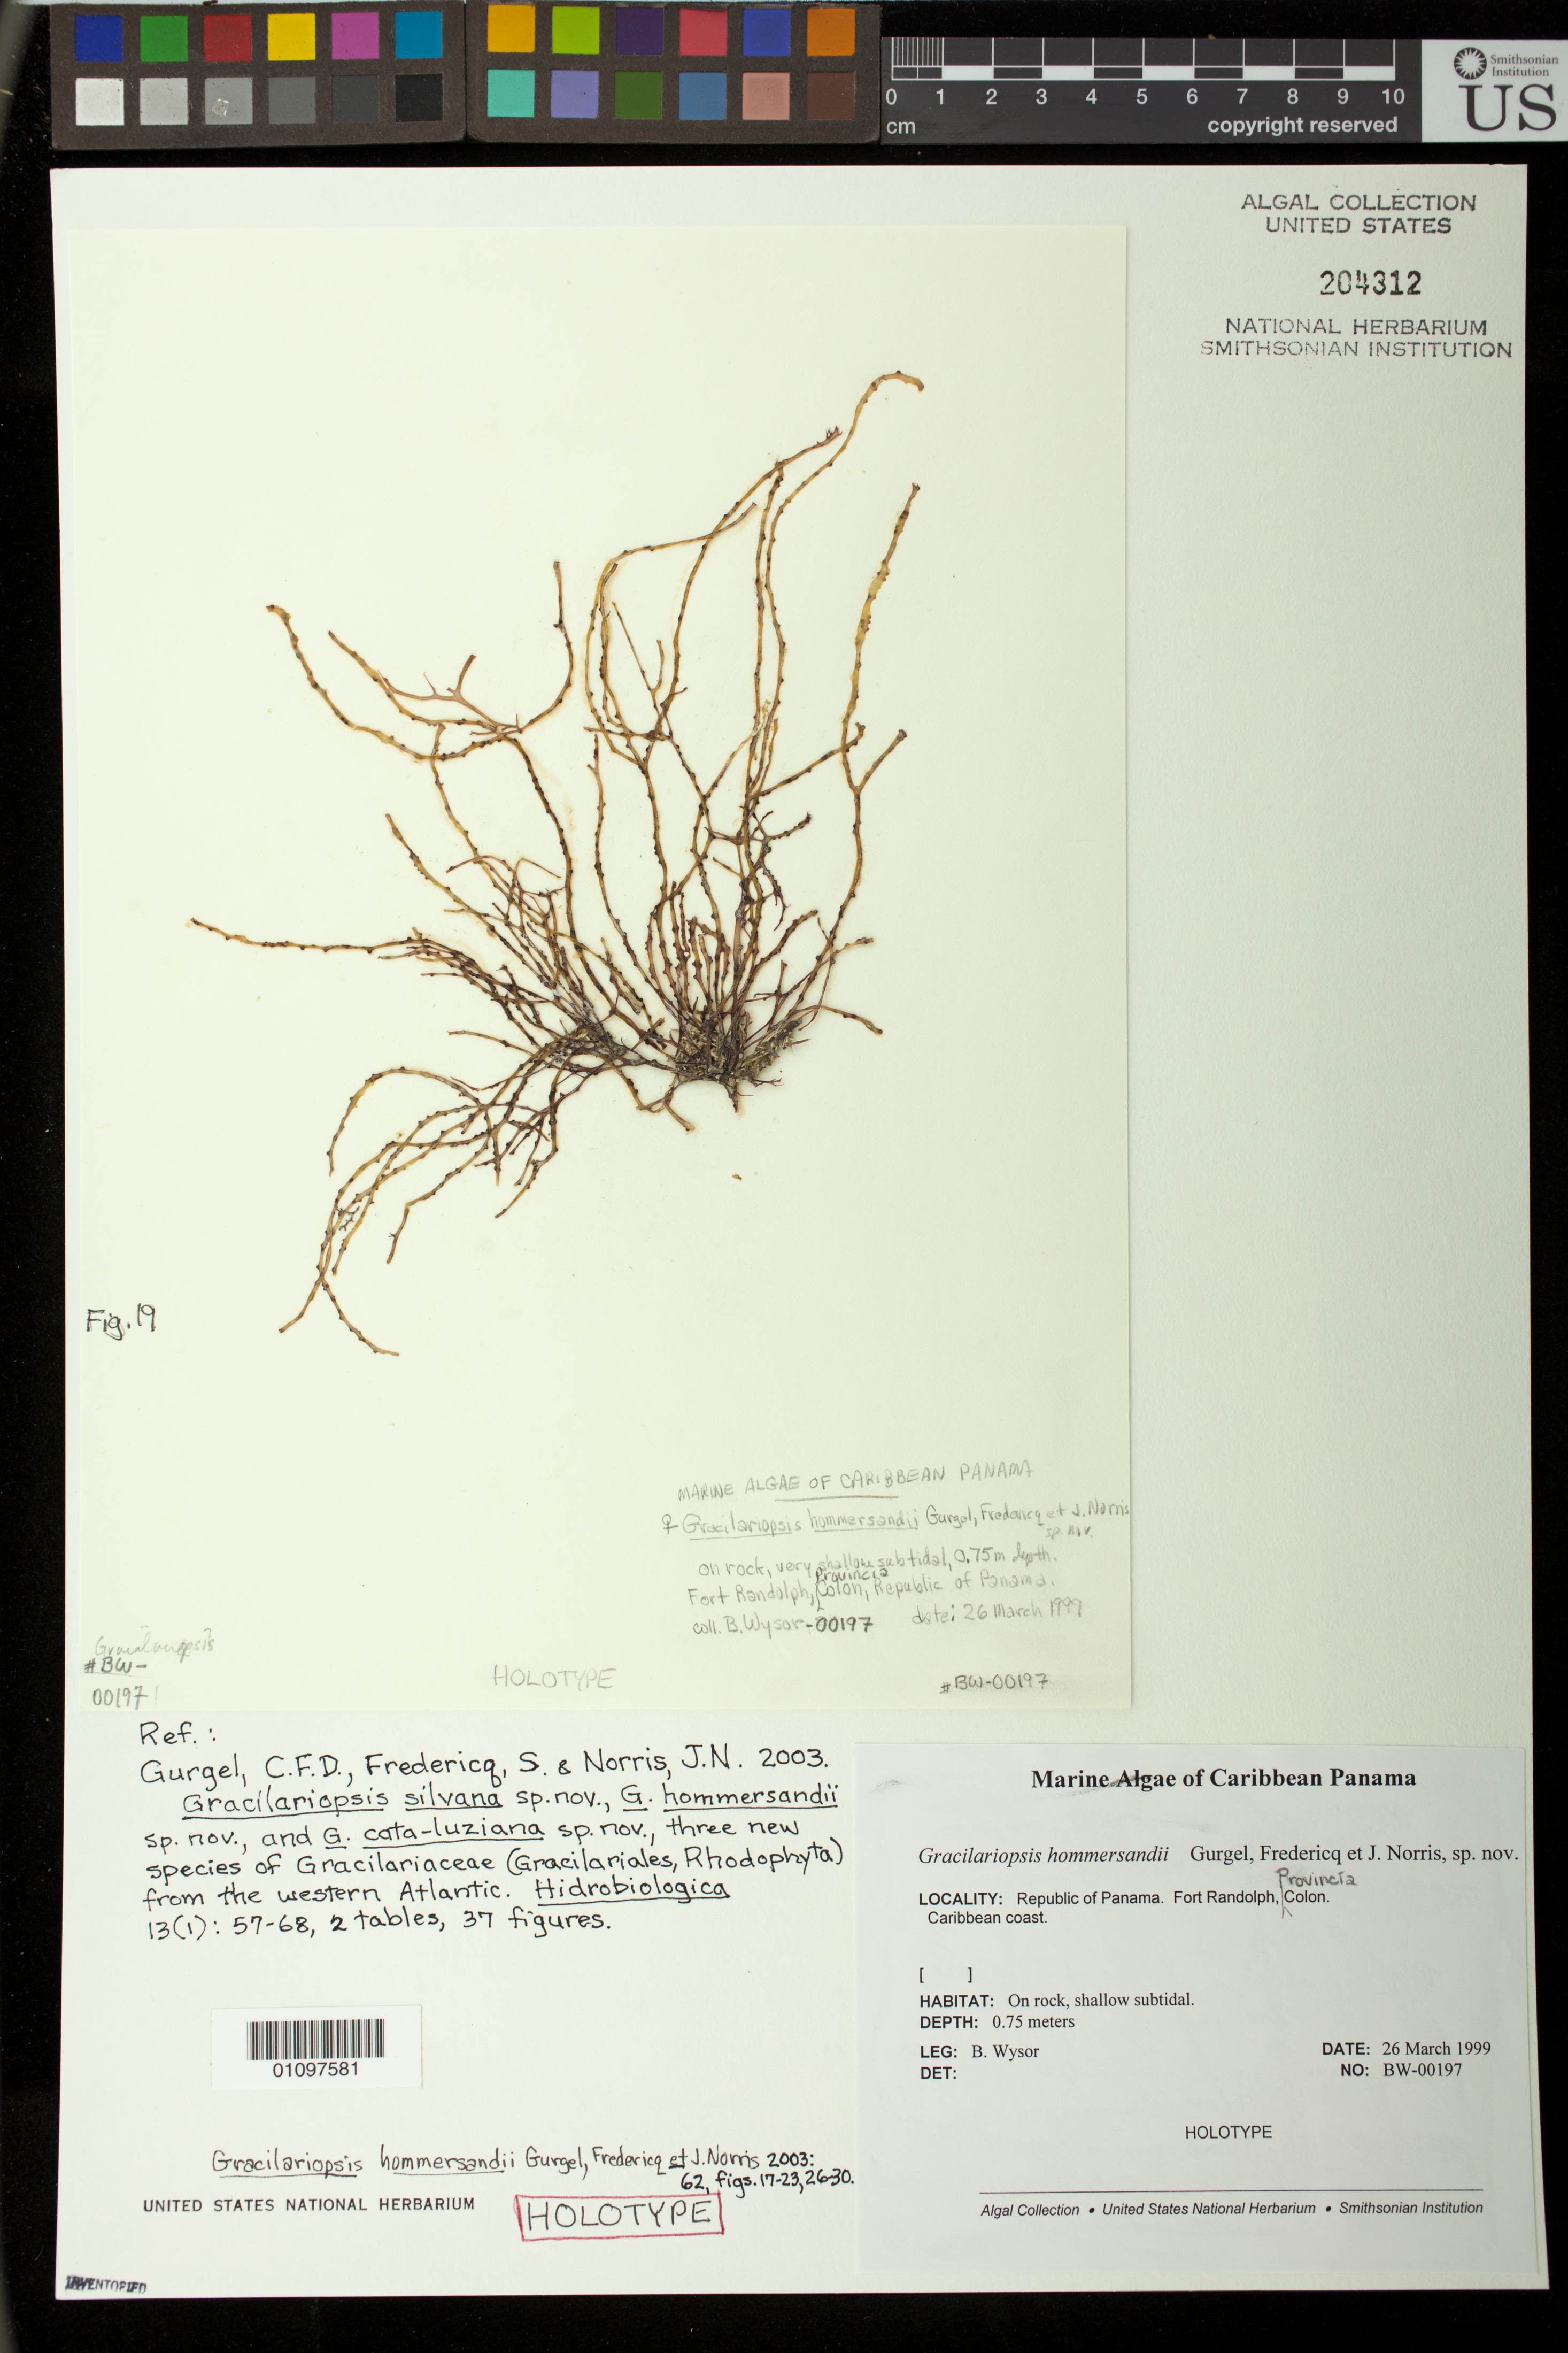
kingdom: Plantae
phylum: Rhodophyta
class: Florideophyceae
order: Gracilariales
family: Gracilariaceae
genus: Gracilariopsis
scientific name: Gracilariopsis hommersandii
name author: Gurgel et al.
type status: Holotype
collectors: B. Wysor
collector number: BW-00197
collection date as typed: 26 Mar 1999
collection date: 1999-03-26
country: Panama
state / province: Colón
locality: Fort Randolph, Colón City.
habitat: On rock, shallow subtidal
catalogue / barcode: US 204312